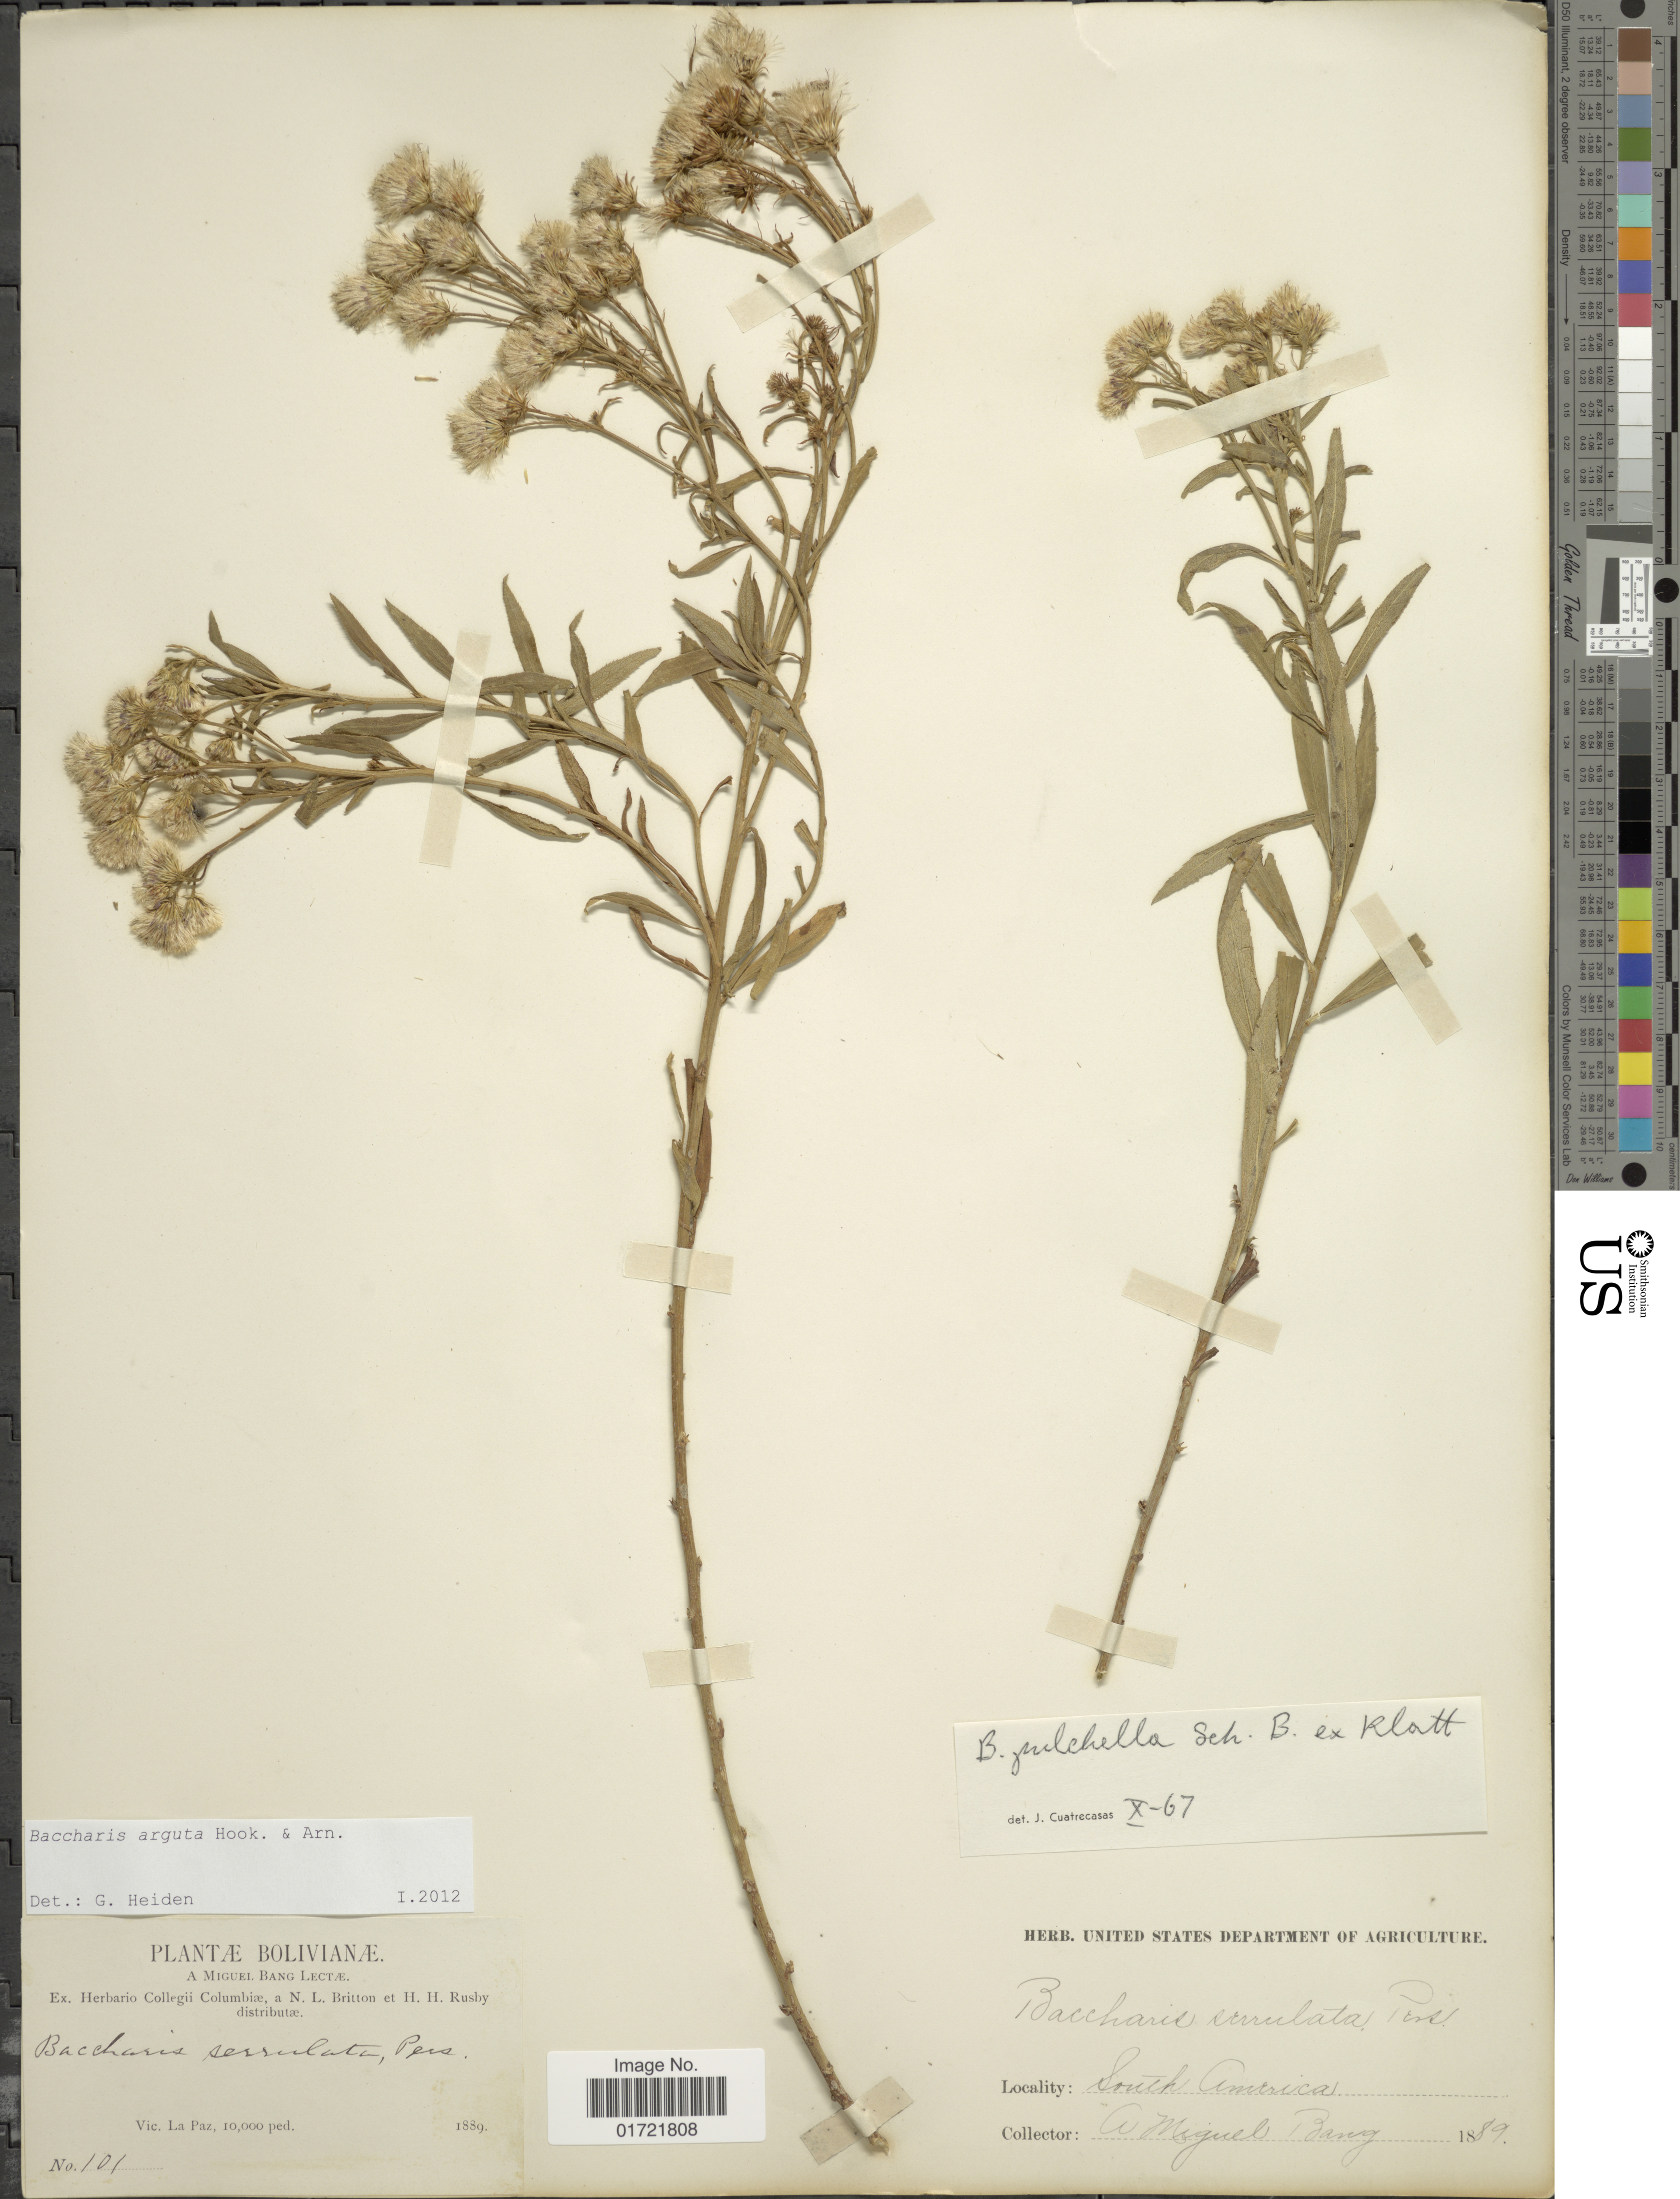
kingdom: Plantae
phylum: Tracheophyta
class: Magnoliopsida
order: Asterales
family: Asteraceae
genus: Baccharis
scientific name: Baccharis arguta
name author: Gillies ex Hook. & Arn.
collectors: M. Bang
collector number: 101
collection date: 1889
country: Bolivia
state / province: La Paz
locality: Vic. La Paz